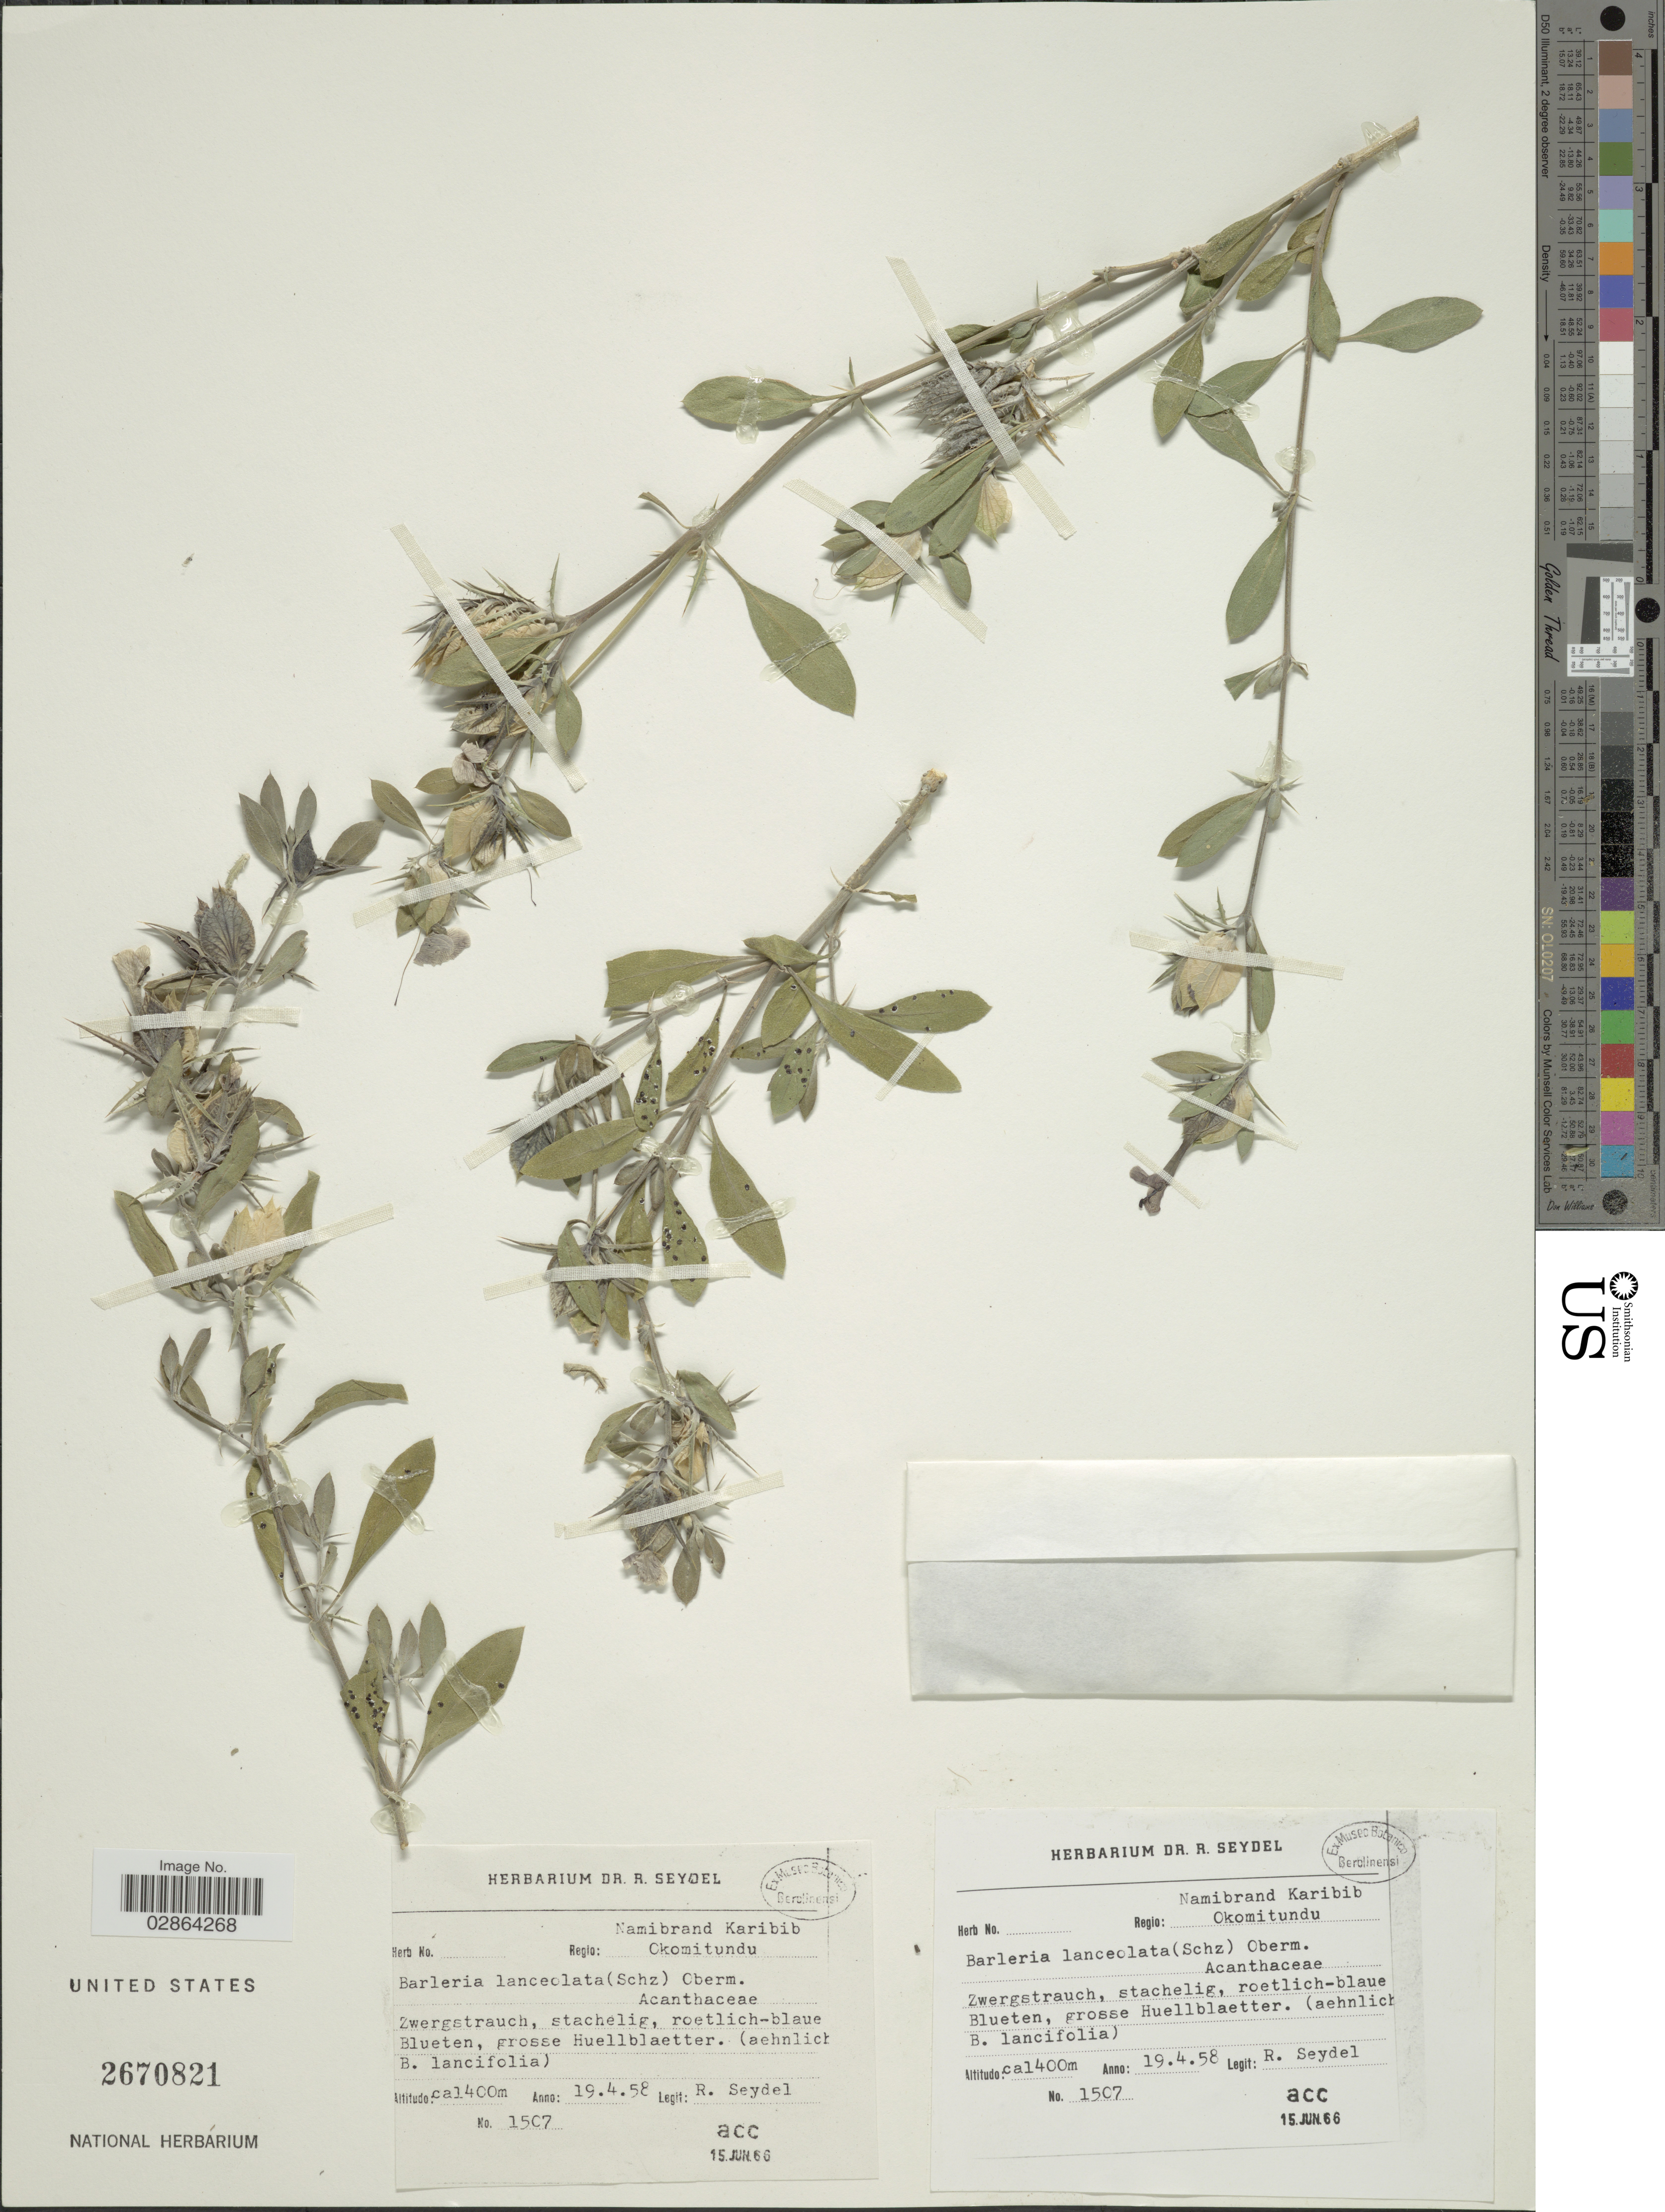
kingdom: Plantae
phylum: Tracheophyta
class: Magnoliopsida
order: Lamiales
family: Acanthaceae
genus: Barleria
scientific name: Barleria lanceolata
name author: (Schinz) Oberm.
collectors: R. Seydel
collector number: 15C7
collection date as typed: Transcribed d/m/y: 19/4/58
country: Namibia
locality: Regio: Namibrand Karibib, Okomitundu.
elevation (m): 1400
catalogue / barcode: US 2670821